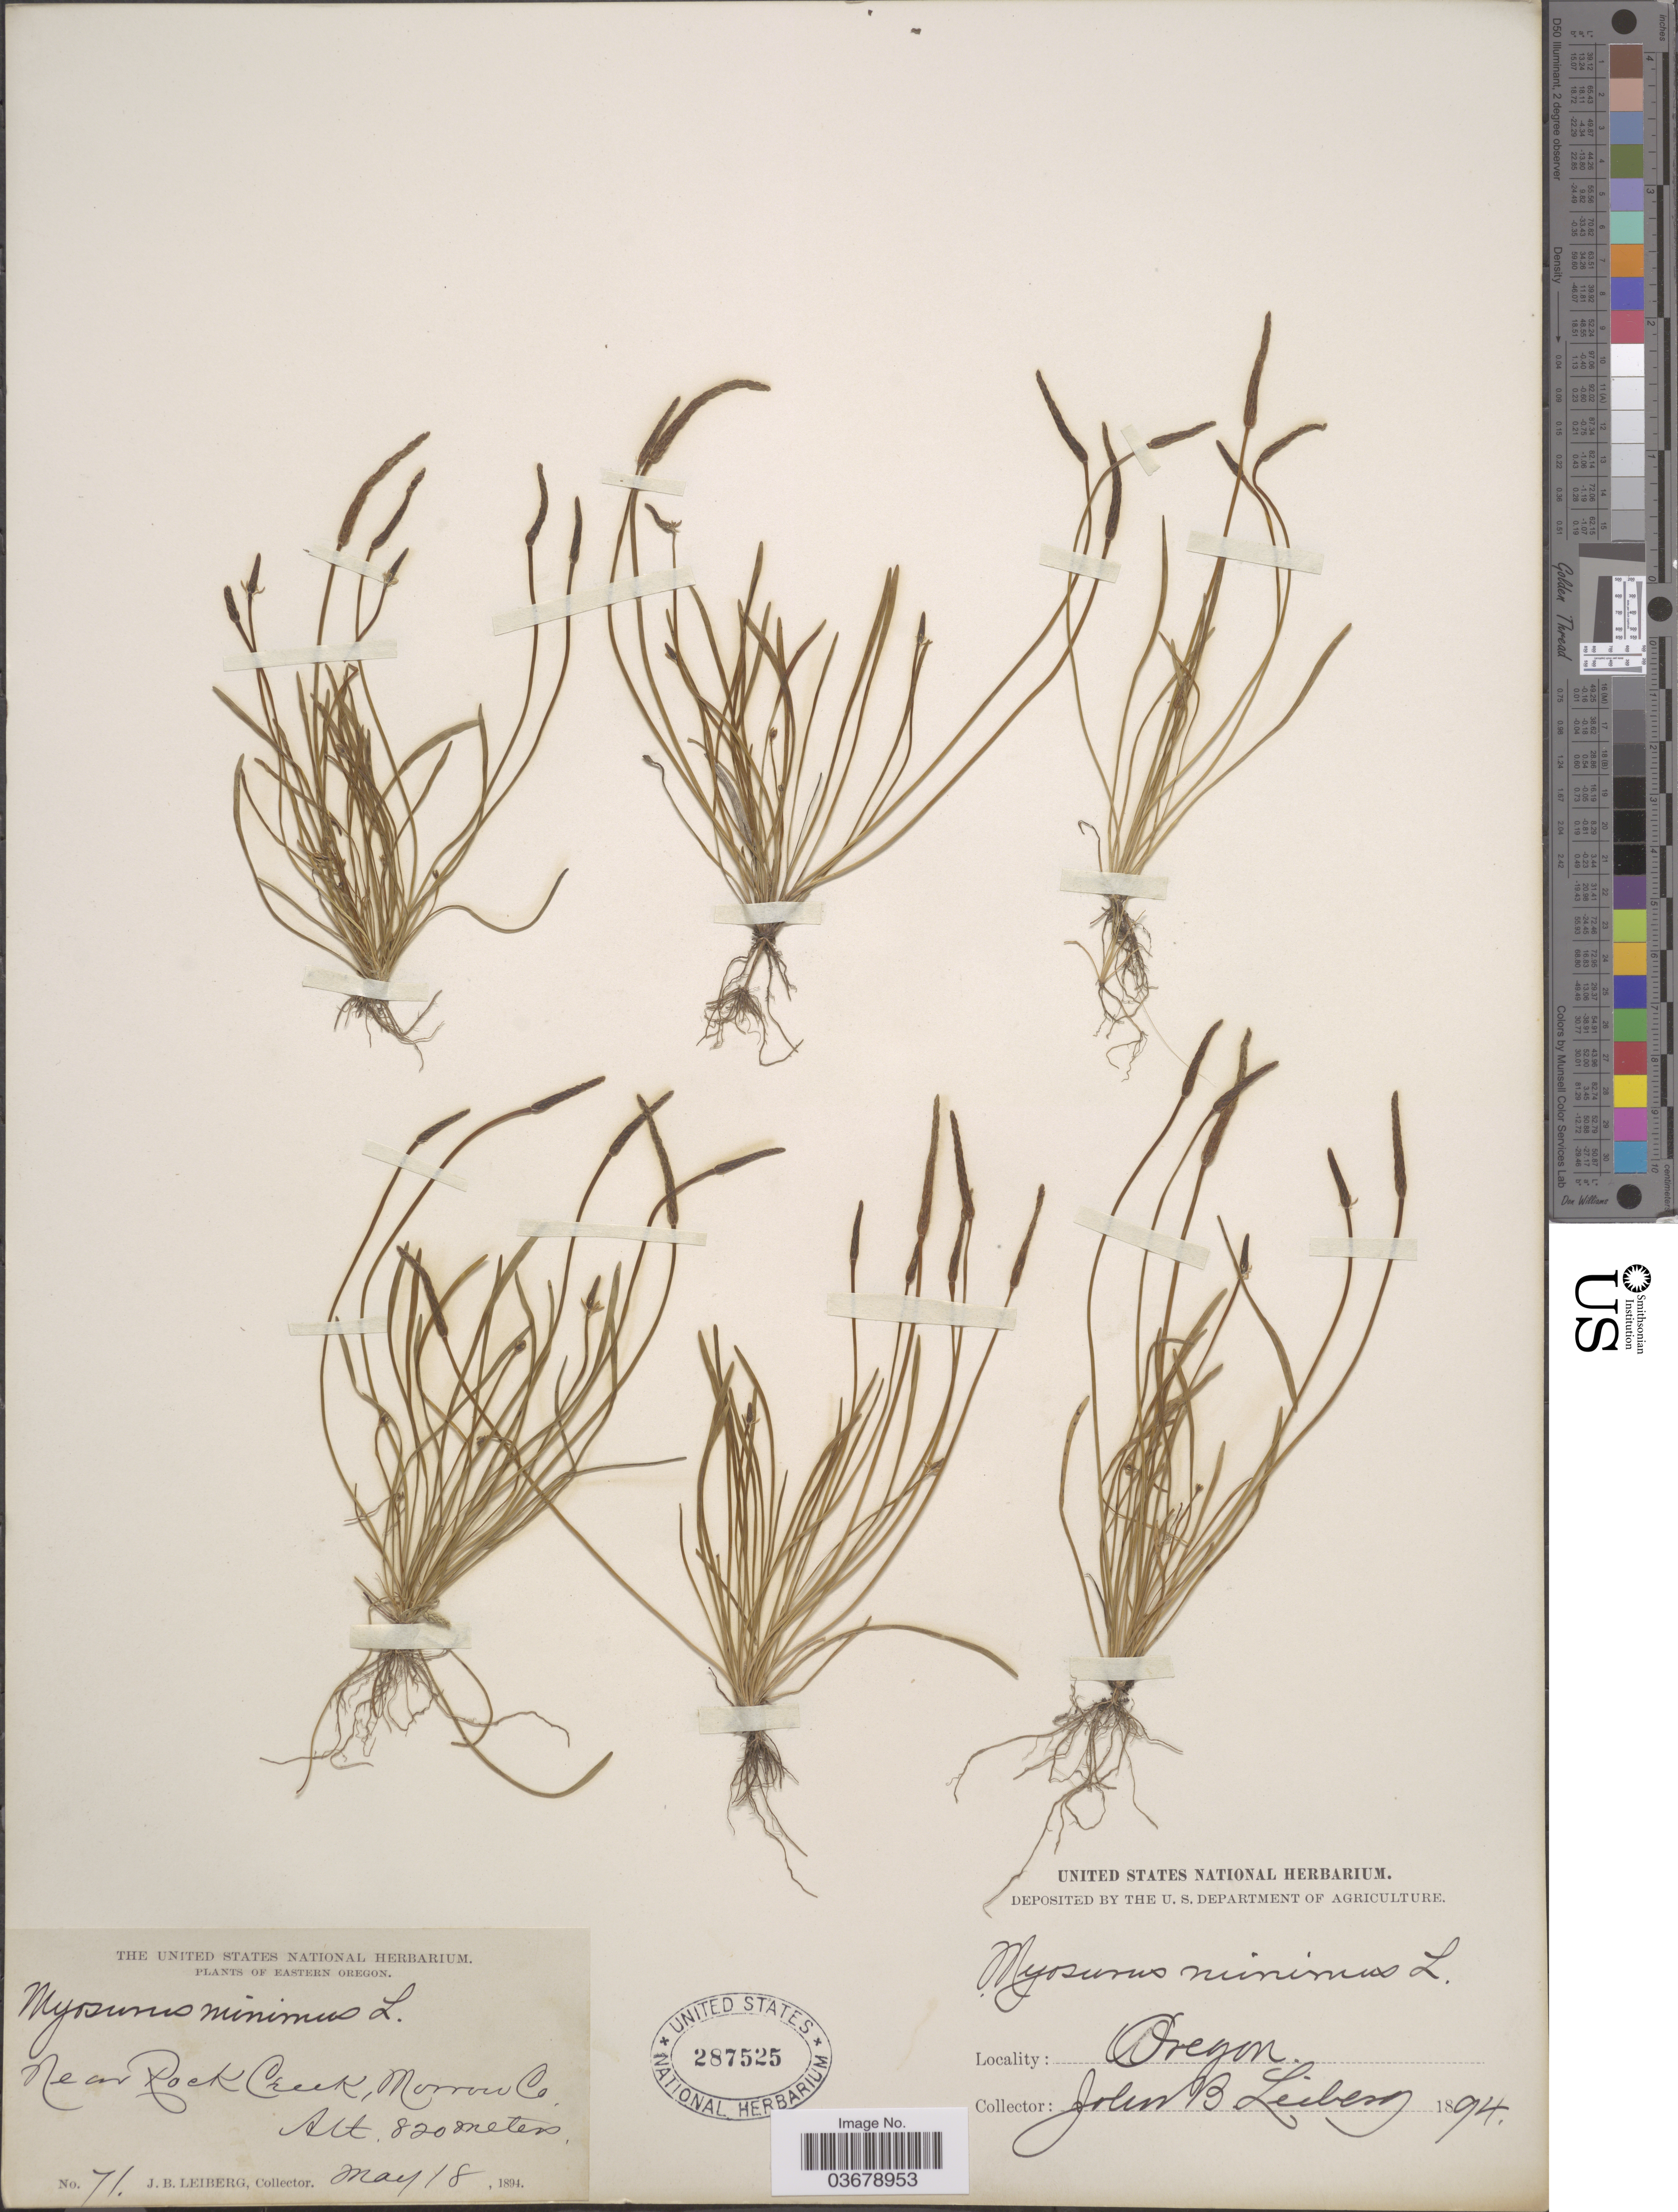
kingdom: Plantae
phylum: Tracheophyta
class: Magnoliopsida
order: Ranunculales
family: Ranunculaceae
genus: Myosurus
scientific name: Myosurus lepturus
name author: (A. Gray) Howell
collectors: J. Leiberg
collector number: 71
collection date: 1894-05-18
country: United States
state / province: Oregon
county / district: Morrow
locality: Eastern Oregon, Near Rock Creek, Morrow Co.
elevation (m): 820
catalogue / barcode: US 287525